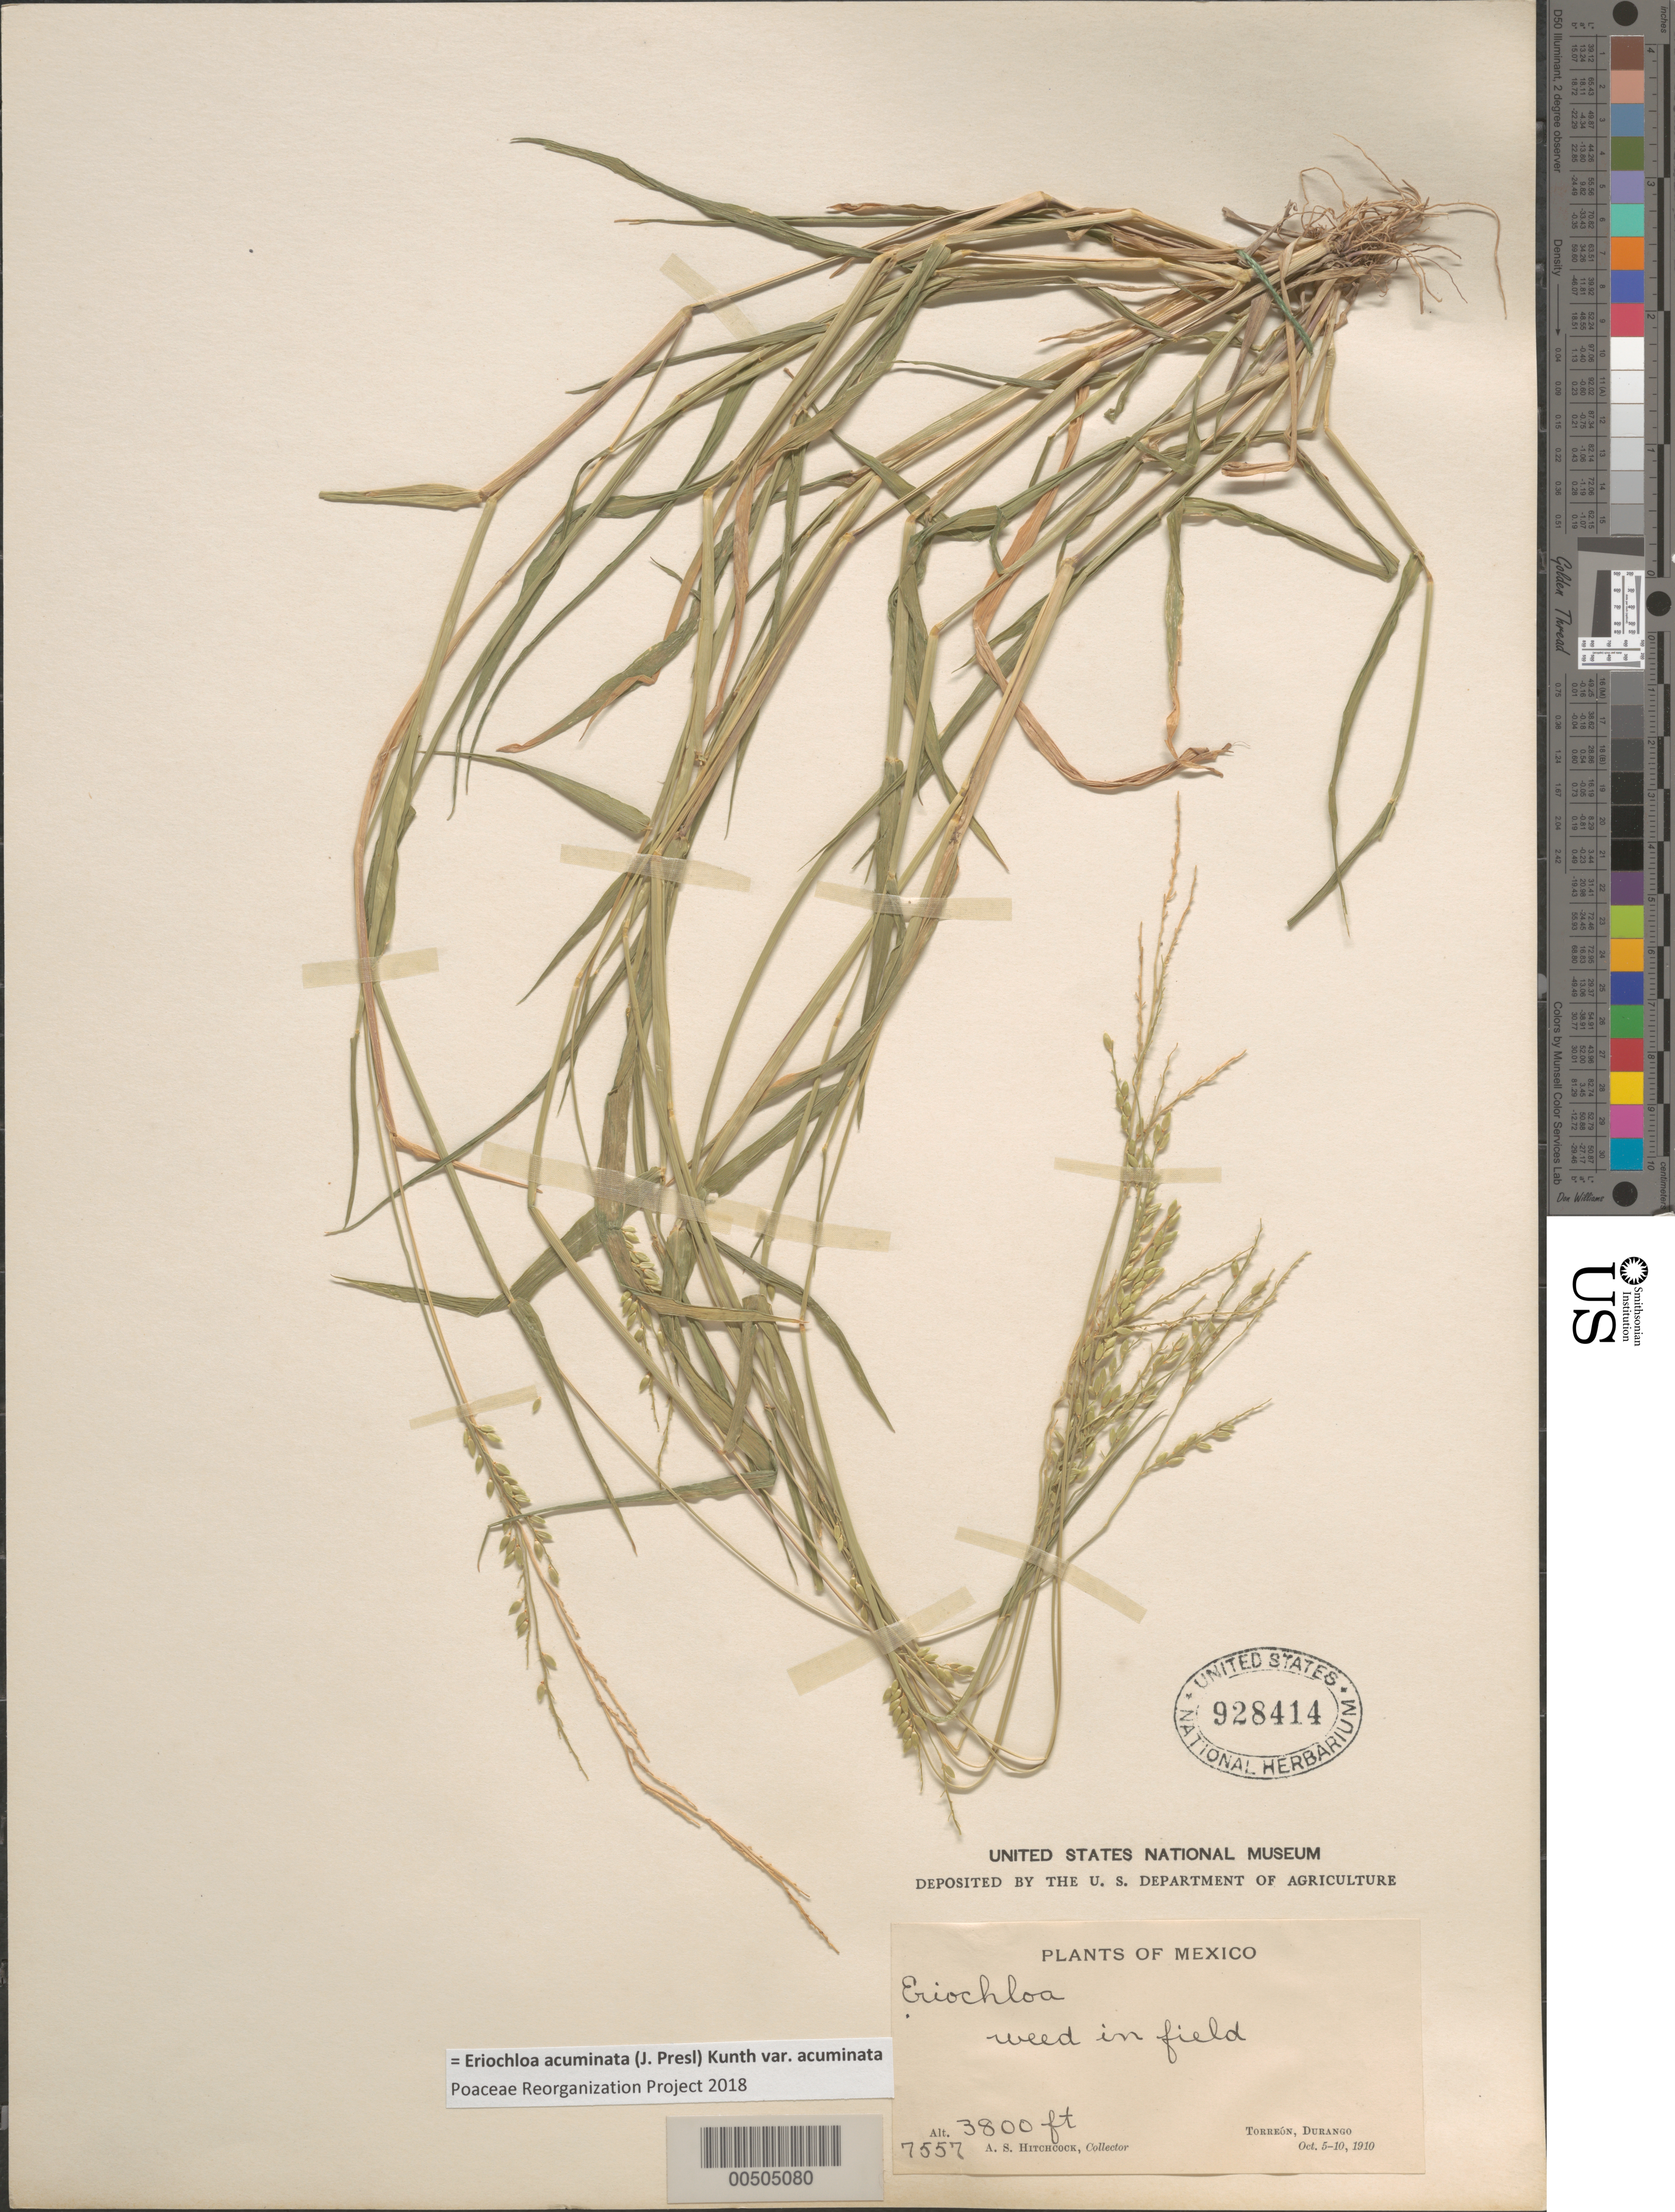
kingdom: Plantae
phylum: Tracheophyta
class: Liliopsida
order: Poales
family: Poaceae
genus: Eriochloa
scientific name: Eriochloa acuminata var. acuminata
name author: (J. Presl) Kunth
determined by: Poaceae Reorganization Project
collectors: A. S. Hitchcock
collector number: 7557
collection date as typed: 5 Oct 1910 to 10 Oct 1910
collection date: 1910-10-05/1910-10-10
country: Mexico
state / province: Durango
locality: Torreón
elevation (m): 1158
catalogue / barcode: US 928414